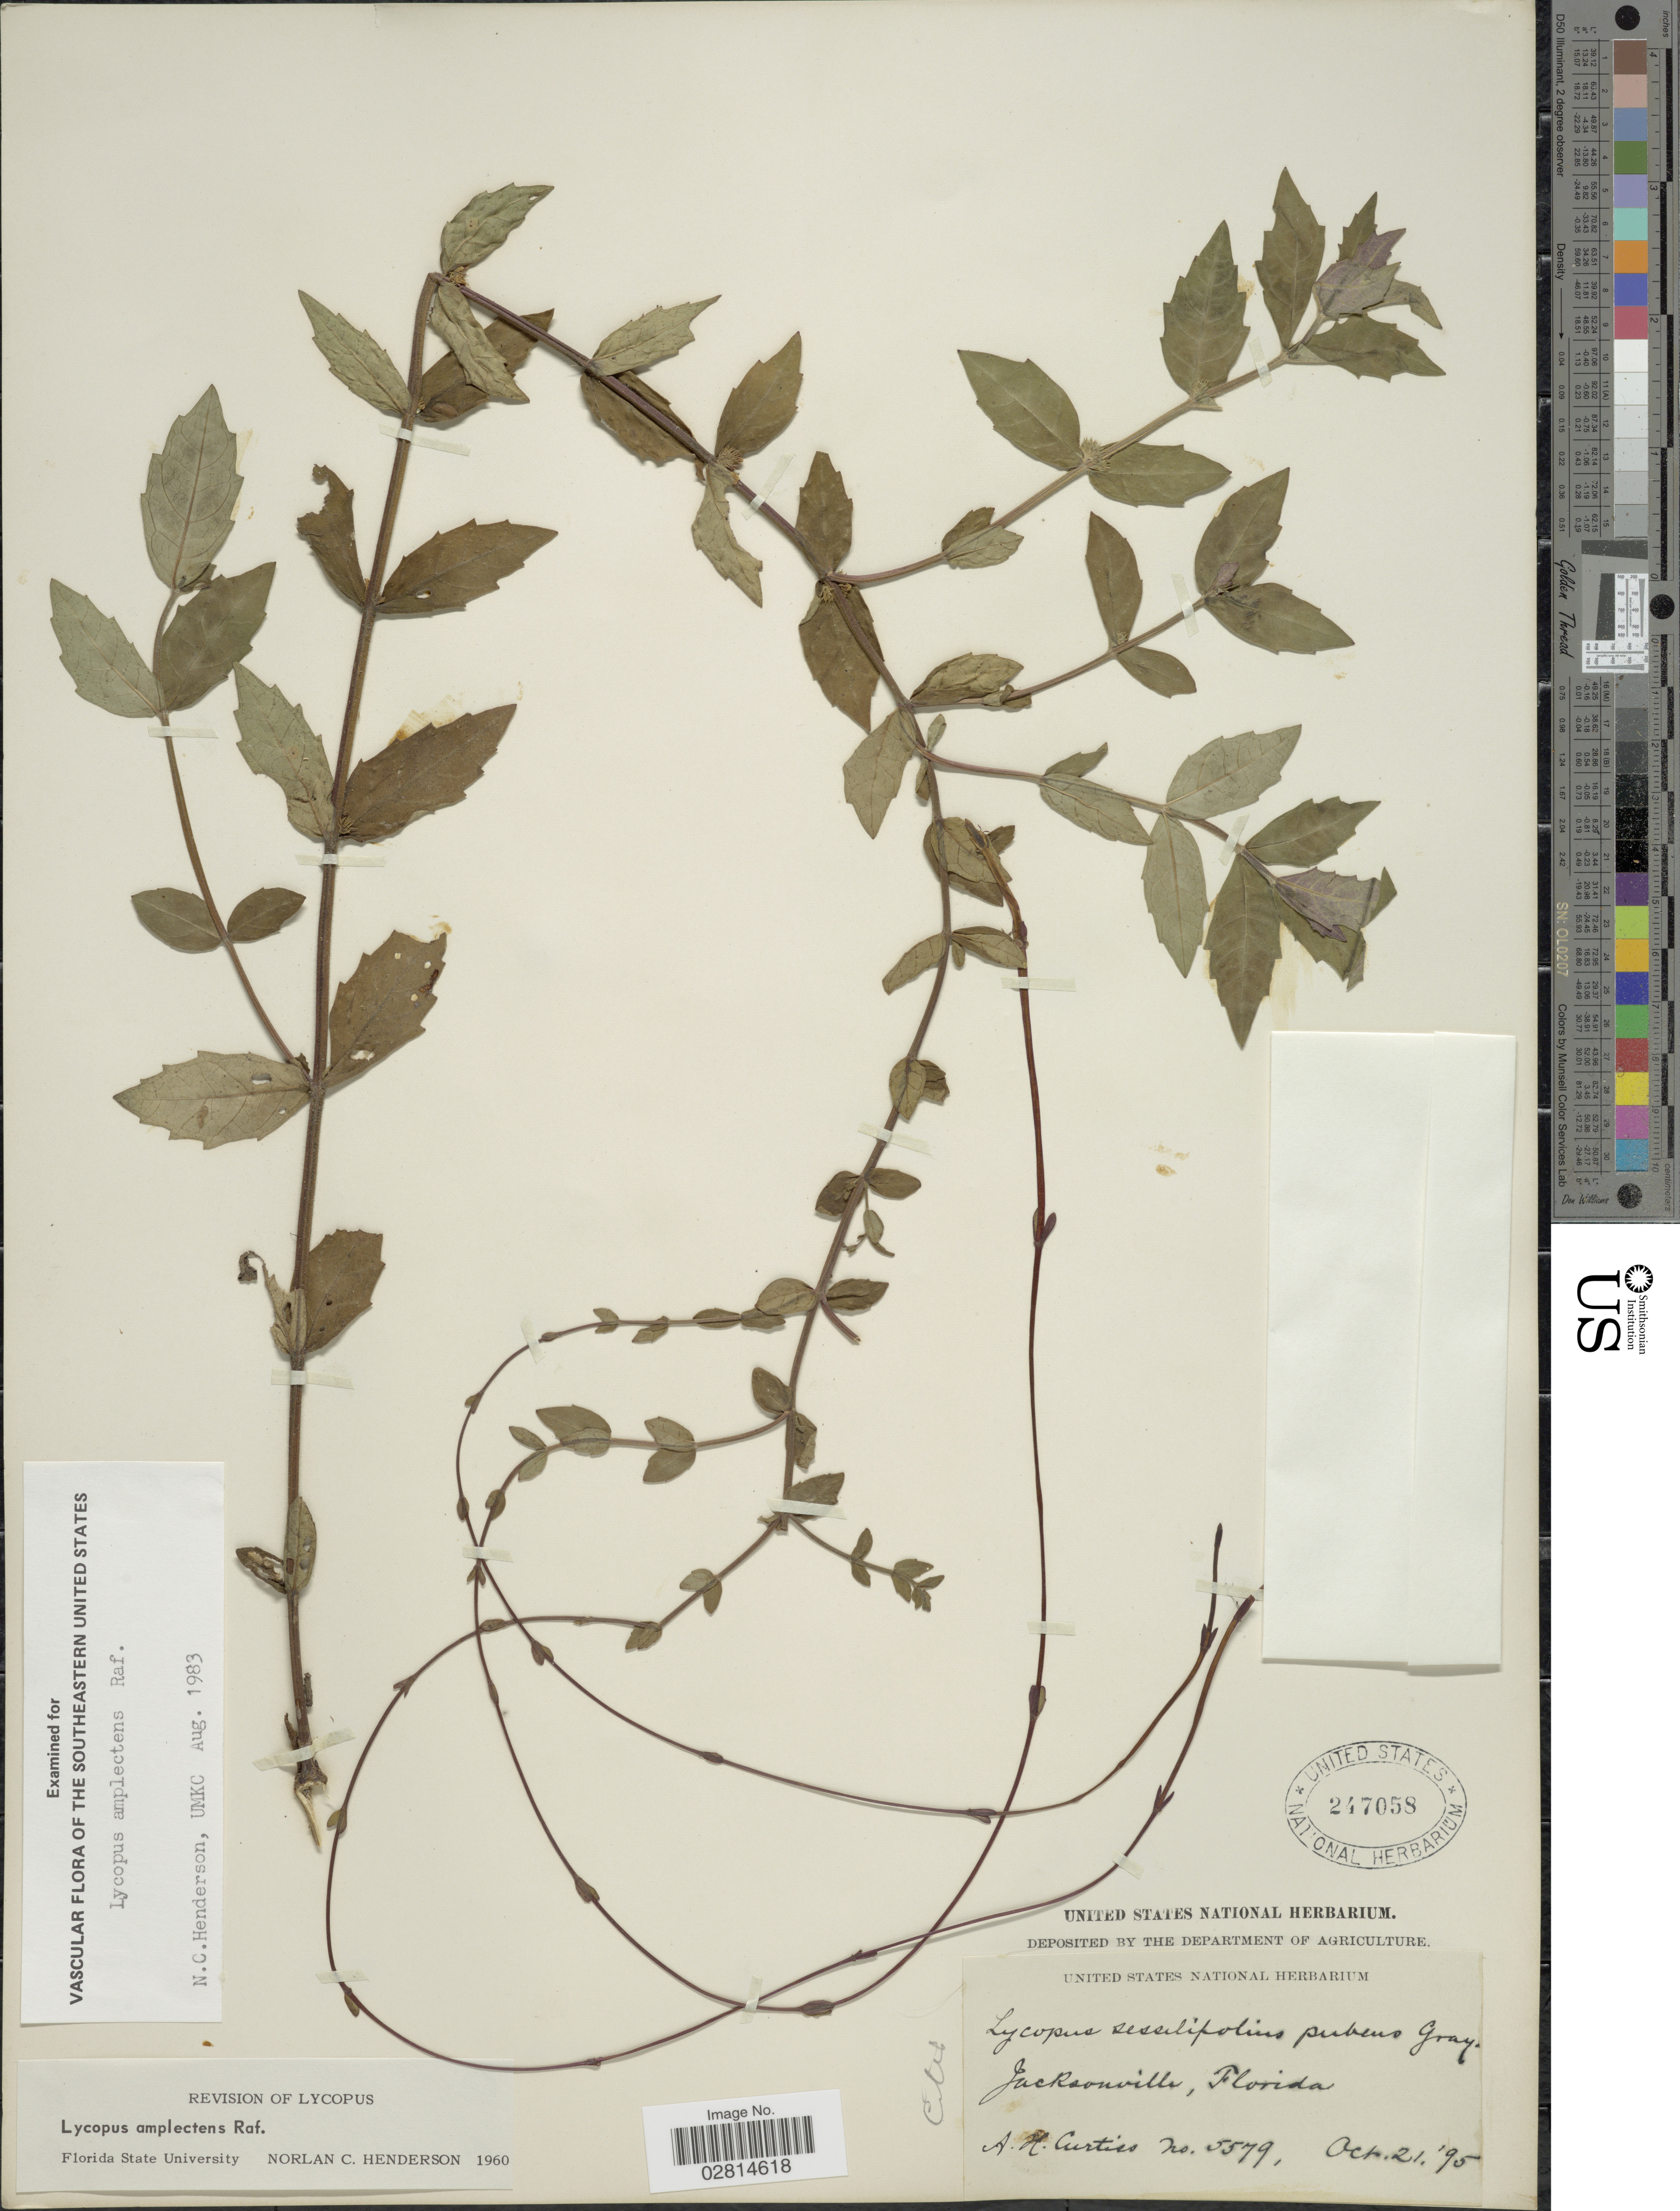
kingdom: Plantae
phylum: Tracheophyta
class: Magnoliopsida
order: Lamiales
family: Lamiaceae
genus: Lycopus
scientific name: Lycopus amplectens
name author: Raf.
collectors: A. H. Curtiss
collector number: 5579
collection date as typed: Transcribed d/m/y: 21/10/95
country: United States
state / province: Florida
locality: Jacksonville.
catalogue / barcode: US 247058